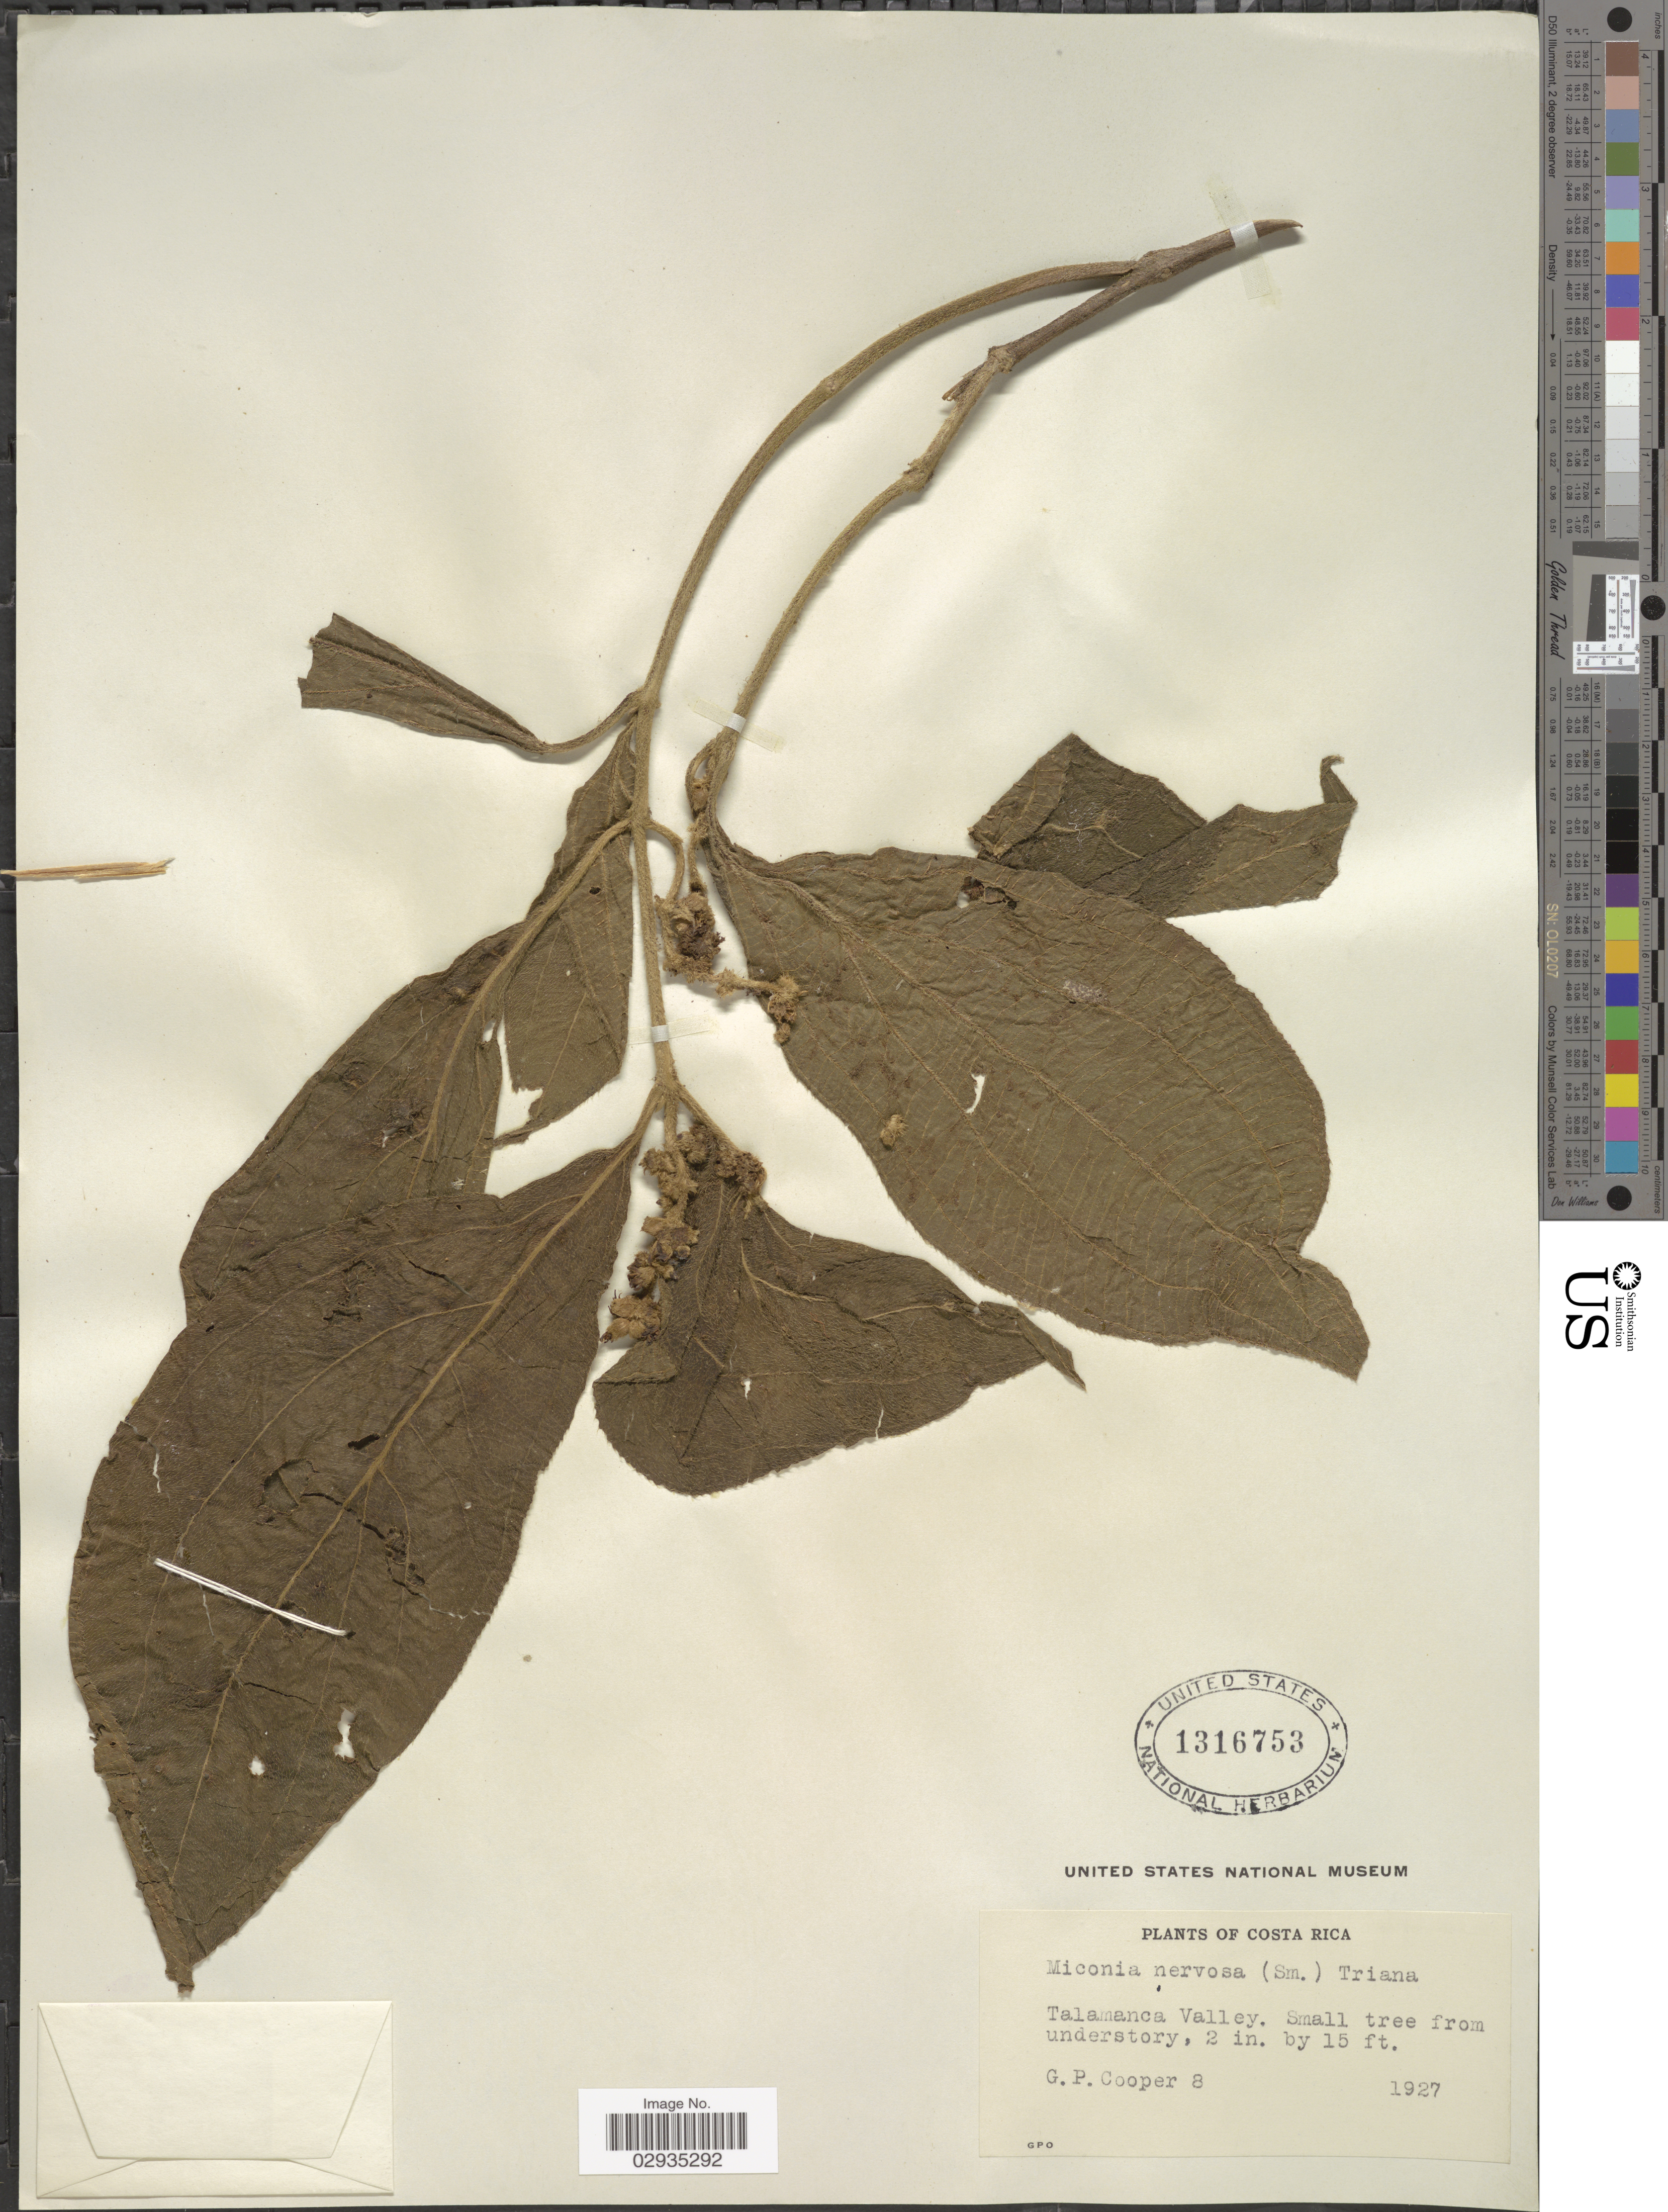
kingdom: Plantae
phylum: Tracheophyta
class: Magnoliopsida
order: Myrtales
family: Melastomataceae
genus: Miconia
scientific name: Miconia nervosa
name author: (Sm.) Triana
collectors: G. Cooper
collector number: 8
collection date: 1927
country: Costa Rica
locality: Talamanca Valley.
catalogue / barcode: US 1316753